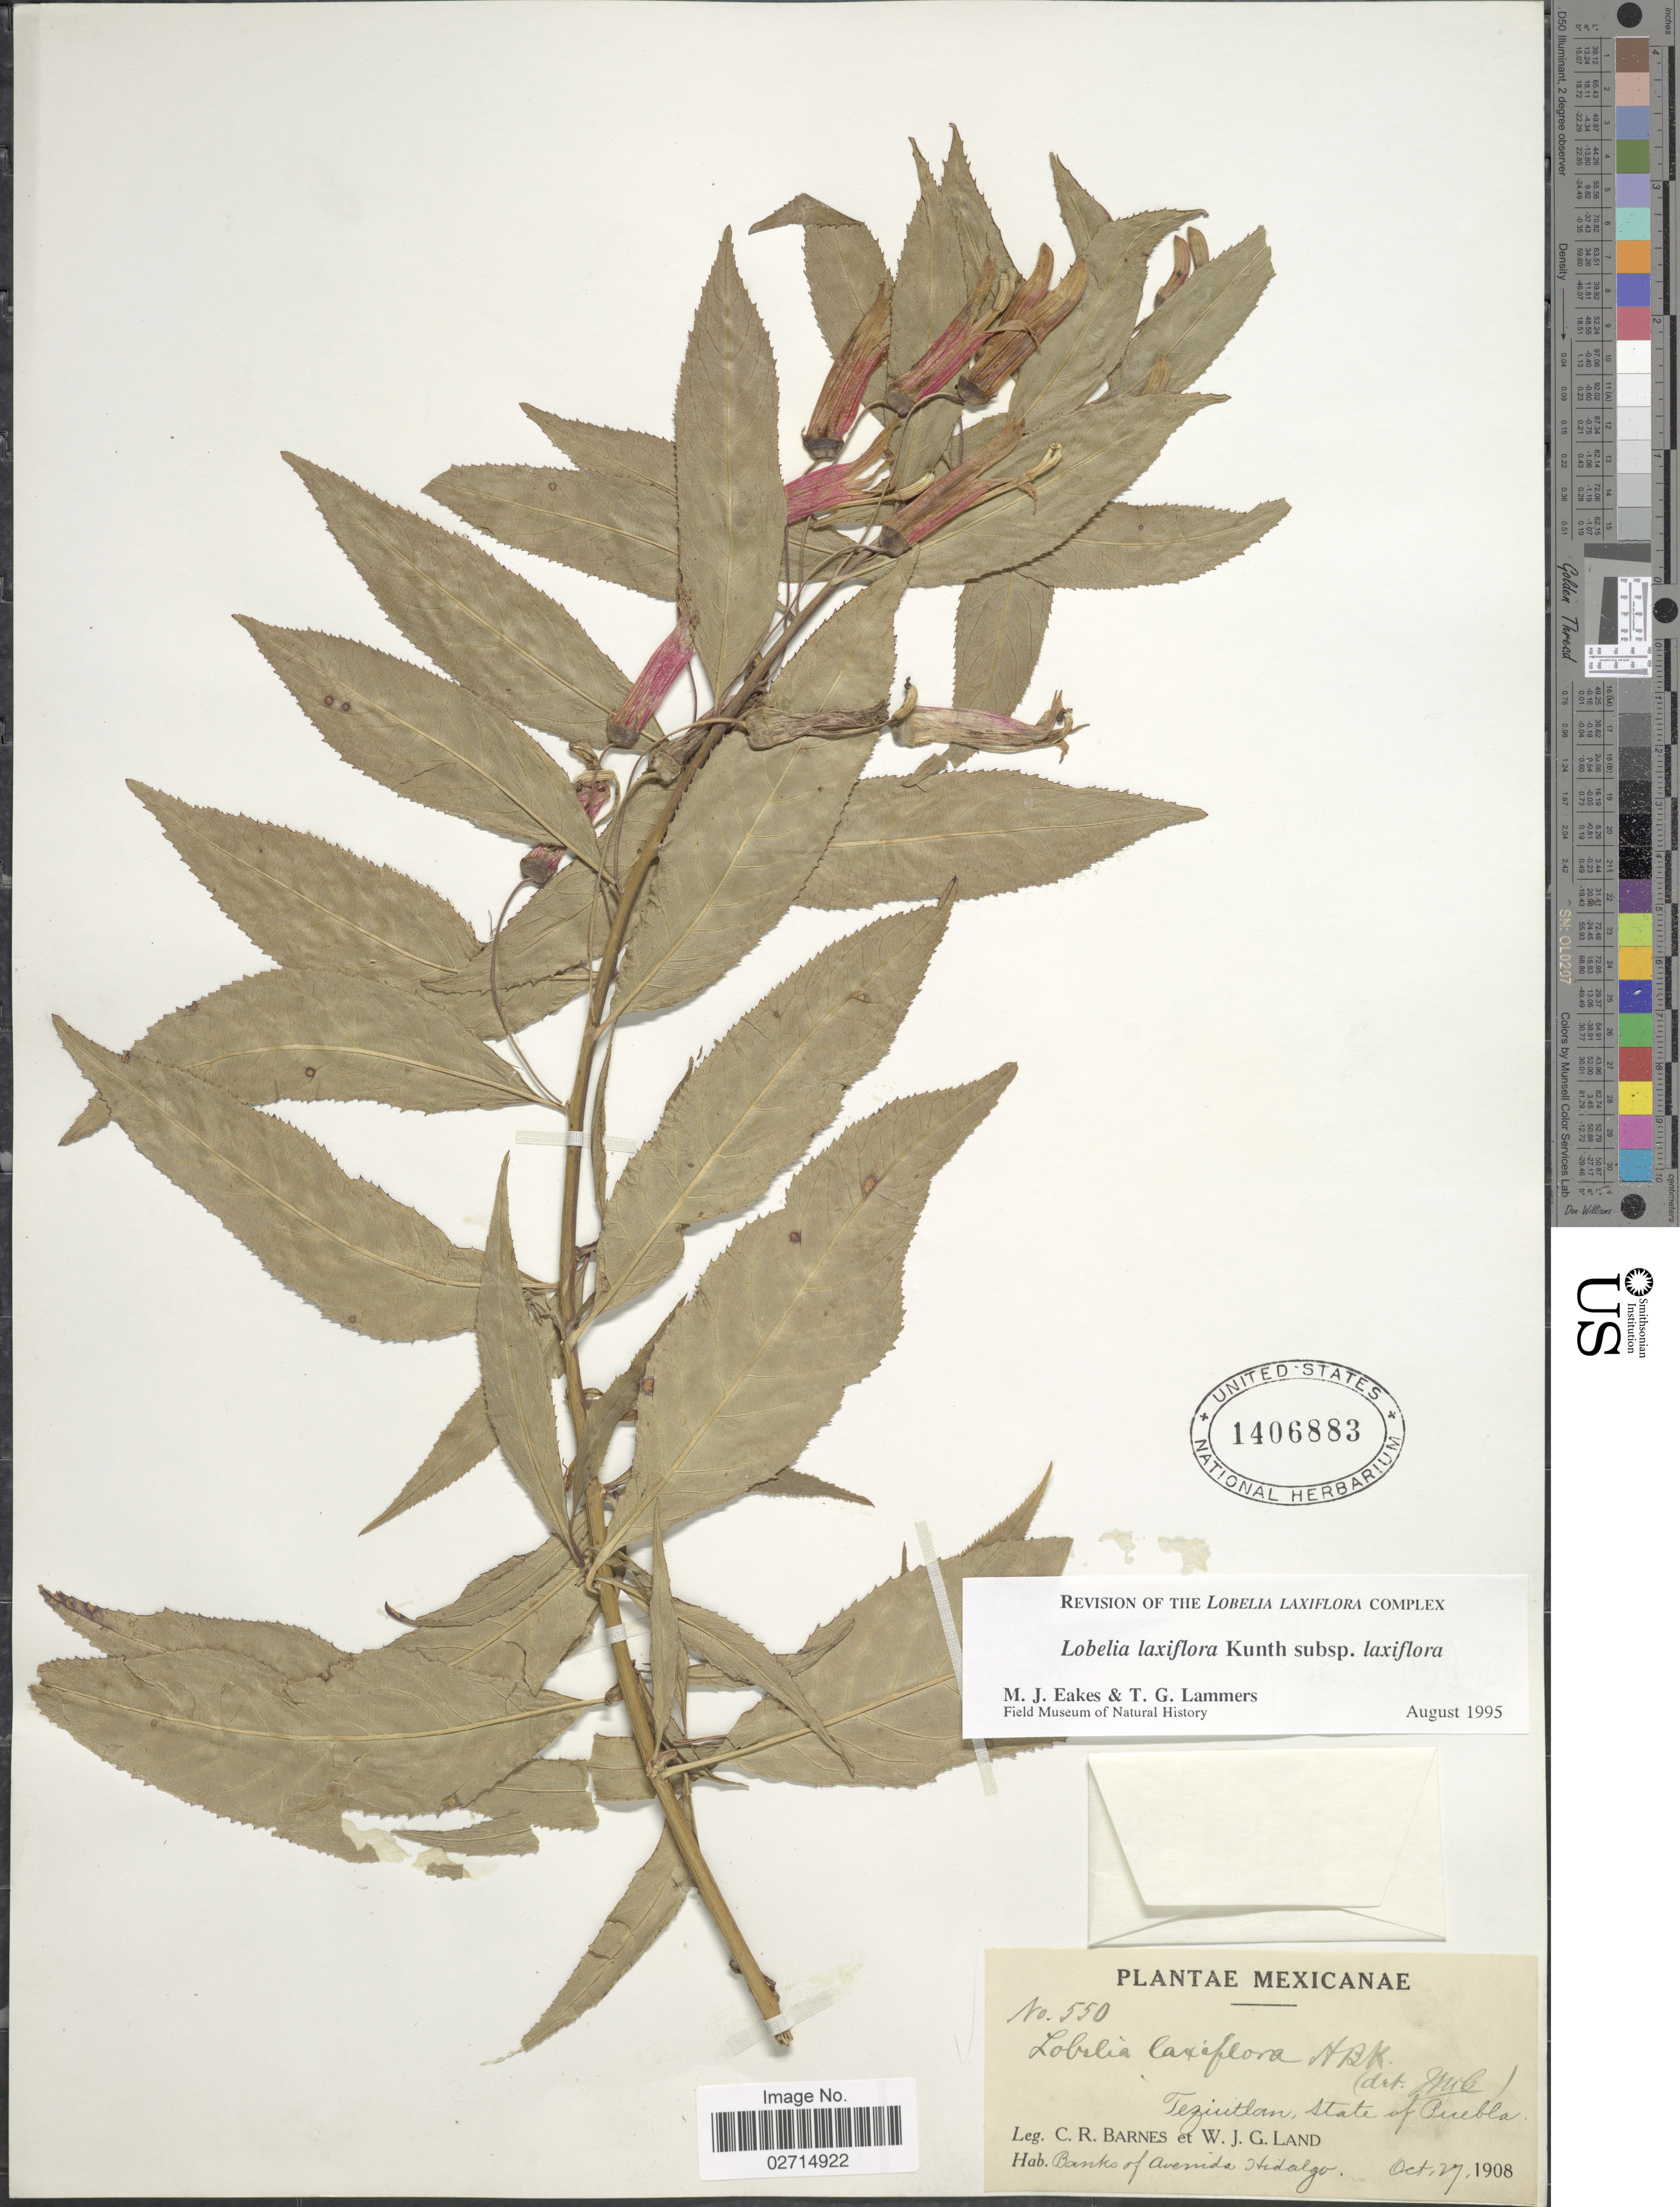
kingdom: Plantae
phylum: Tracheophyta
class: Magnoliopsida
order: Asterales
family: Campanulaceae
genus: Lobelia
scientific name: Lobelia laxiflora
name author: Kunth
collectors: C. R. Barnes & W. J. G. Land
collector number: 550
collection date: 1908-10-27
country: Mexico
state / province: Puebla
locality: Tezuitlan, State of Puebla, Banks of Avenida Hidalgo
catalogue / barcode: US 1406883